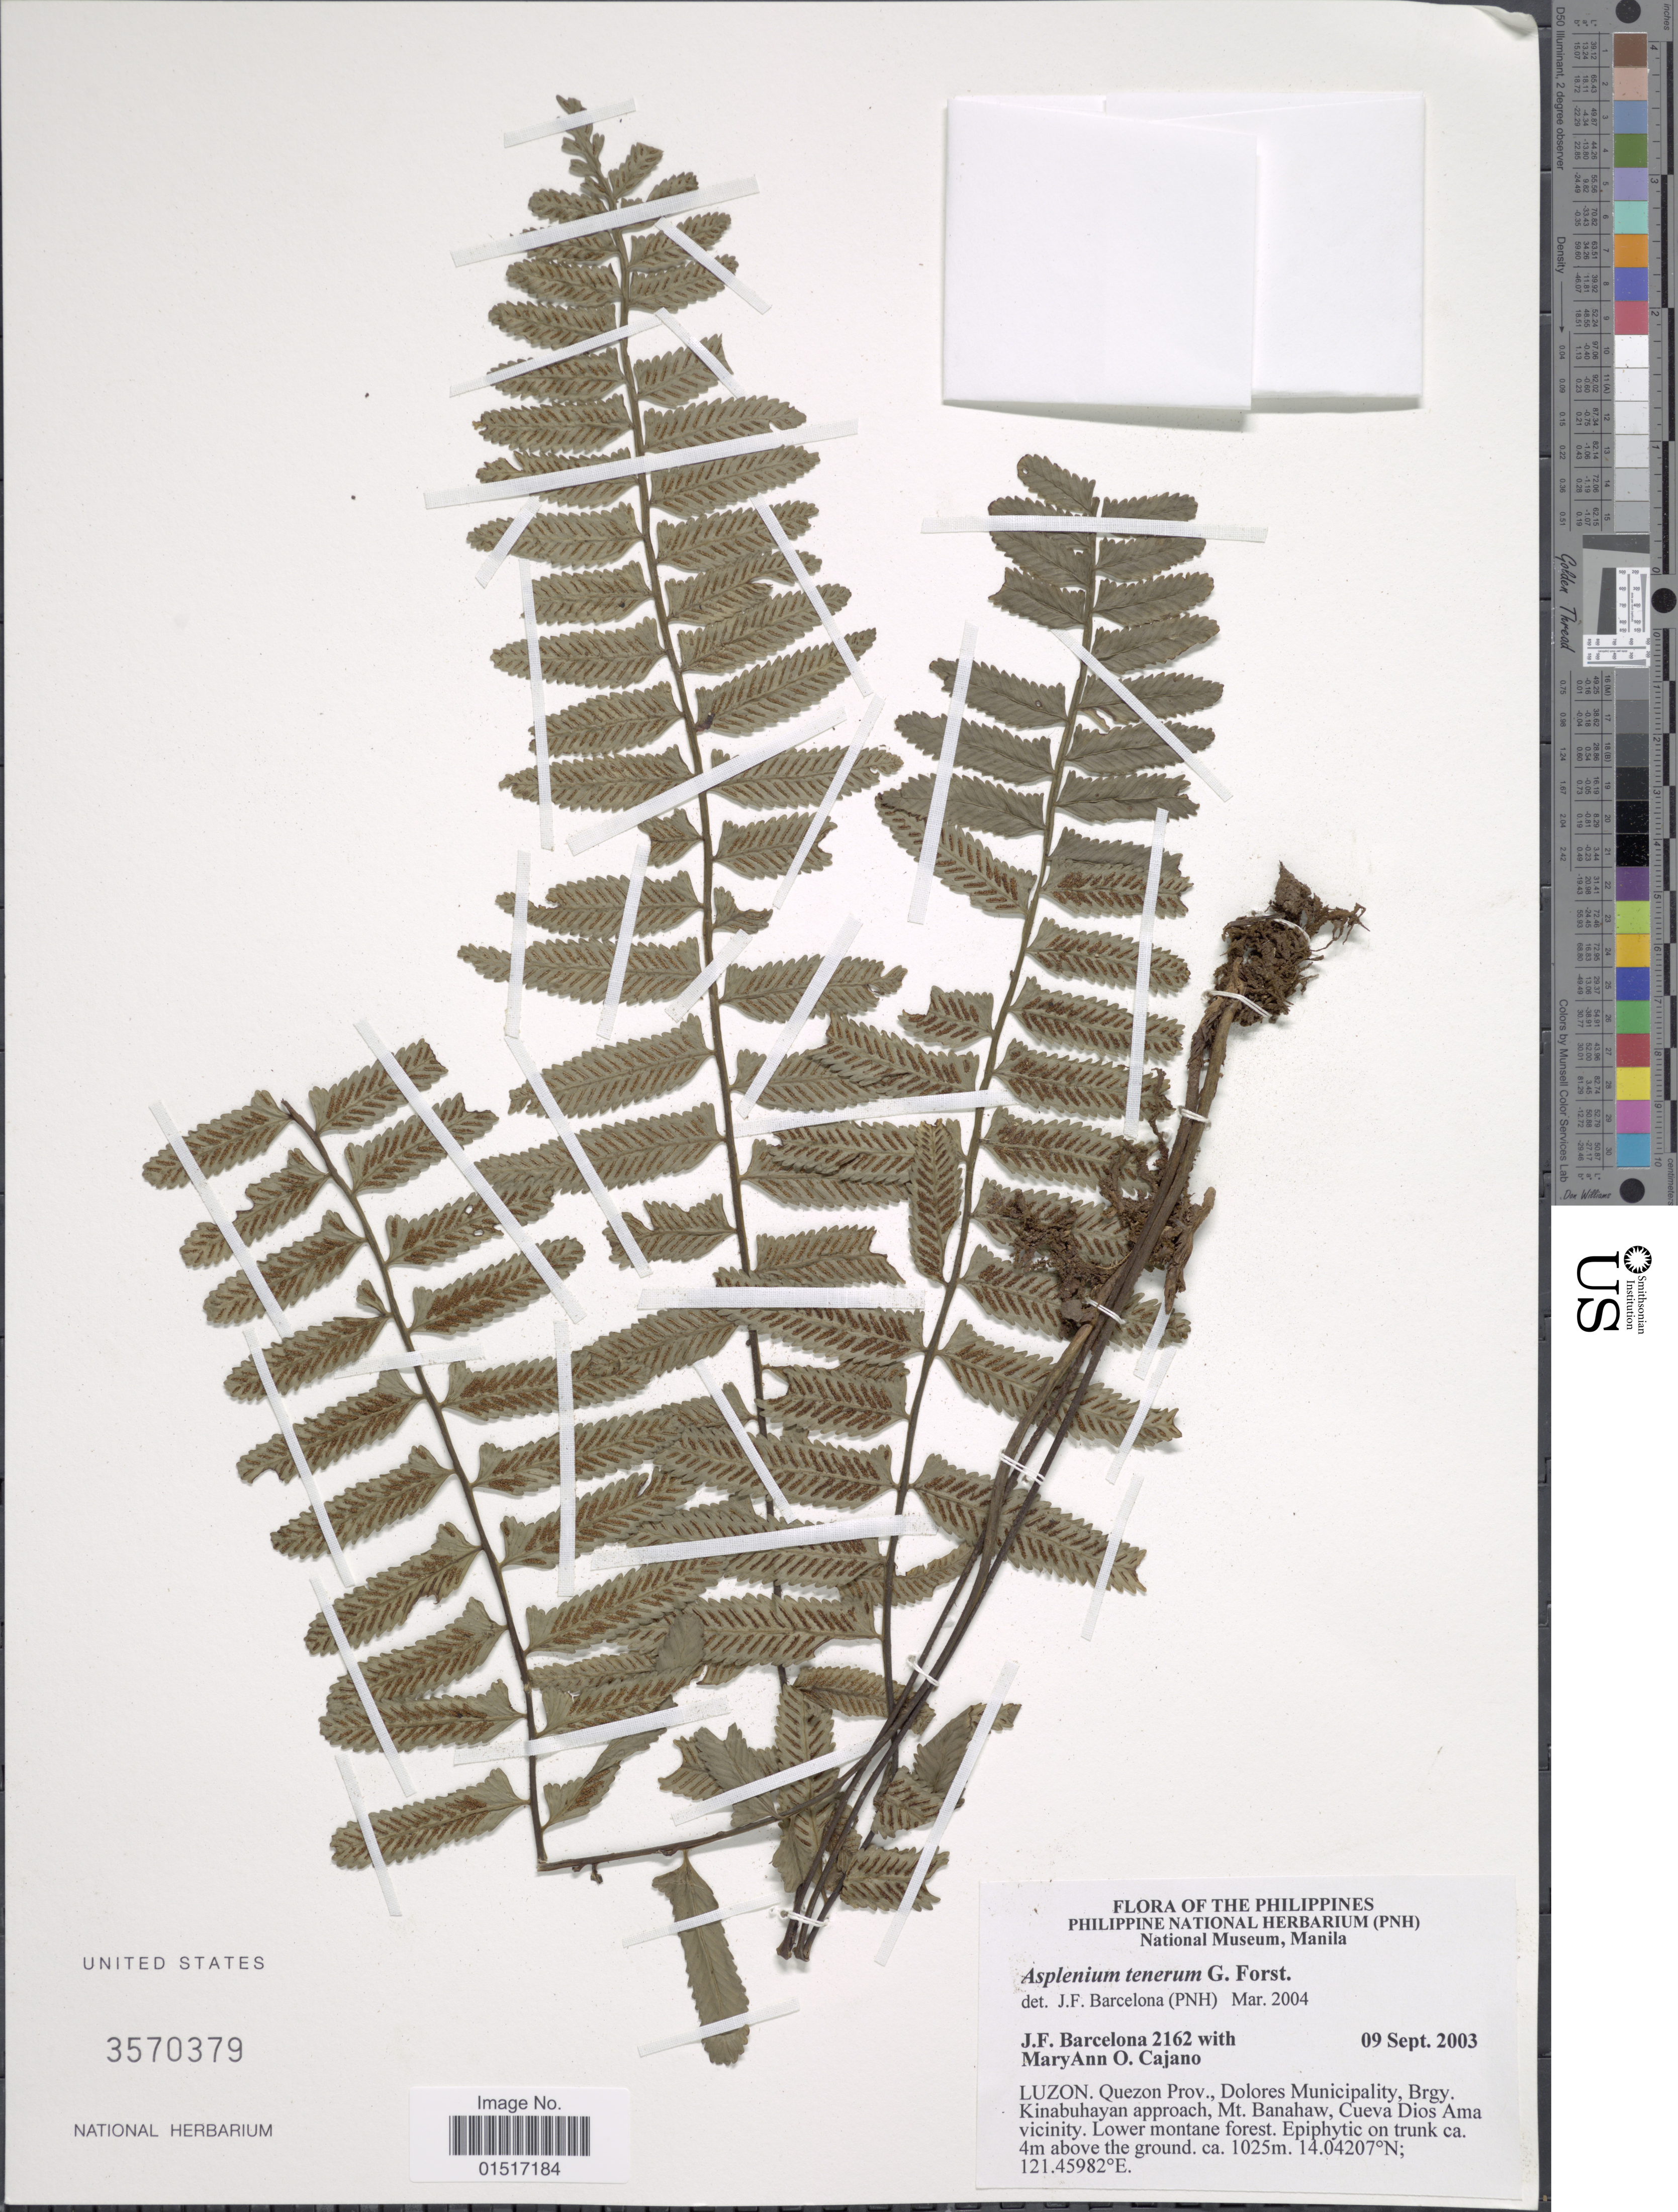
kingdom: Plantae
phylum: Tracheophyta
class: Polypodiopsida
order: Polypodiales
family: Aspleniaceae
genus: Asplenium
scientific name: Asplenium tenerum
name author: G. Forst.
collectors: J. F. Barcelona & M. Cajano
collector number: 2162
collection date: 2003-09-09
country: Philippines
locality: Luzon. Quezon Prov., Dolores Municipality, Brgy. Kinabuhayan approach, Mt. Banahaw, Cueva Dios Ama vicinity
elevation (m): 1025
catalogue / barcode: US 3570379